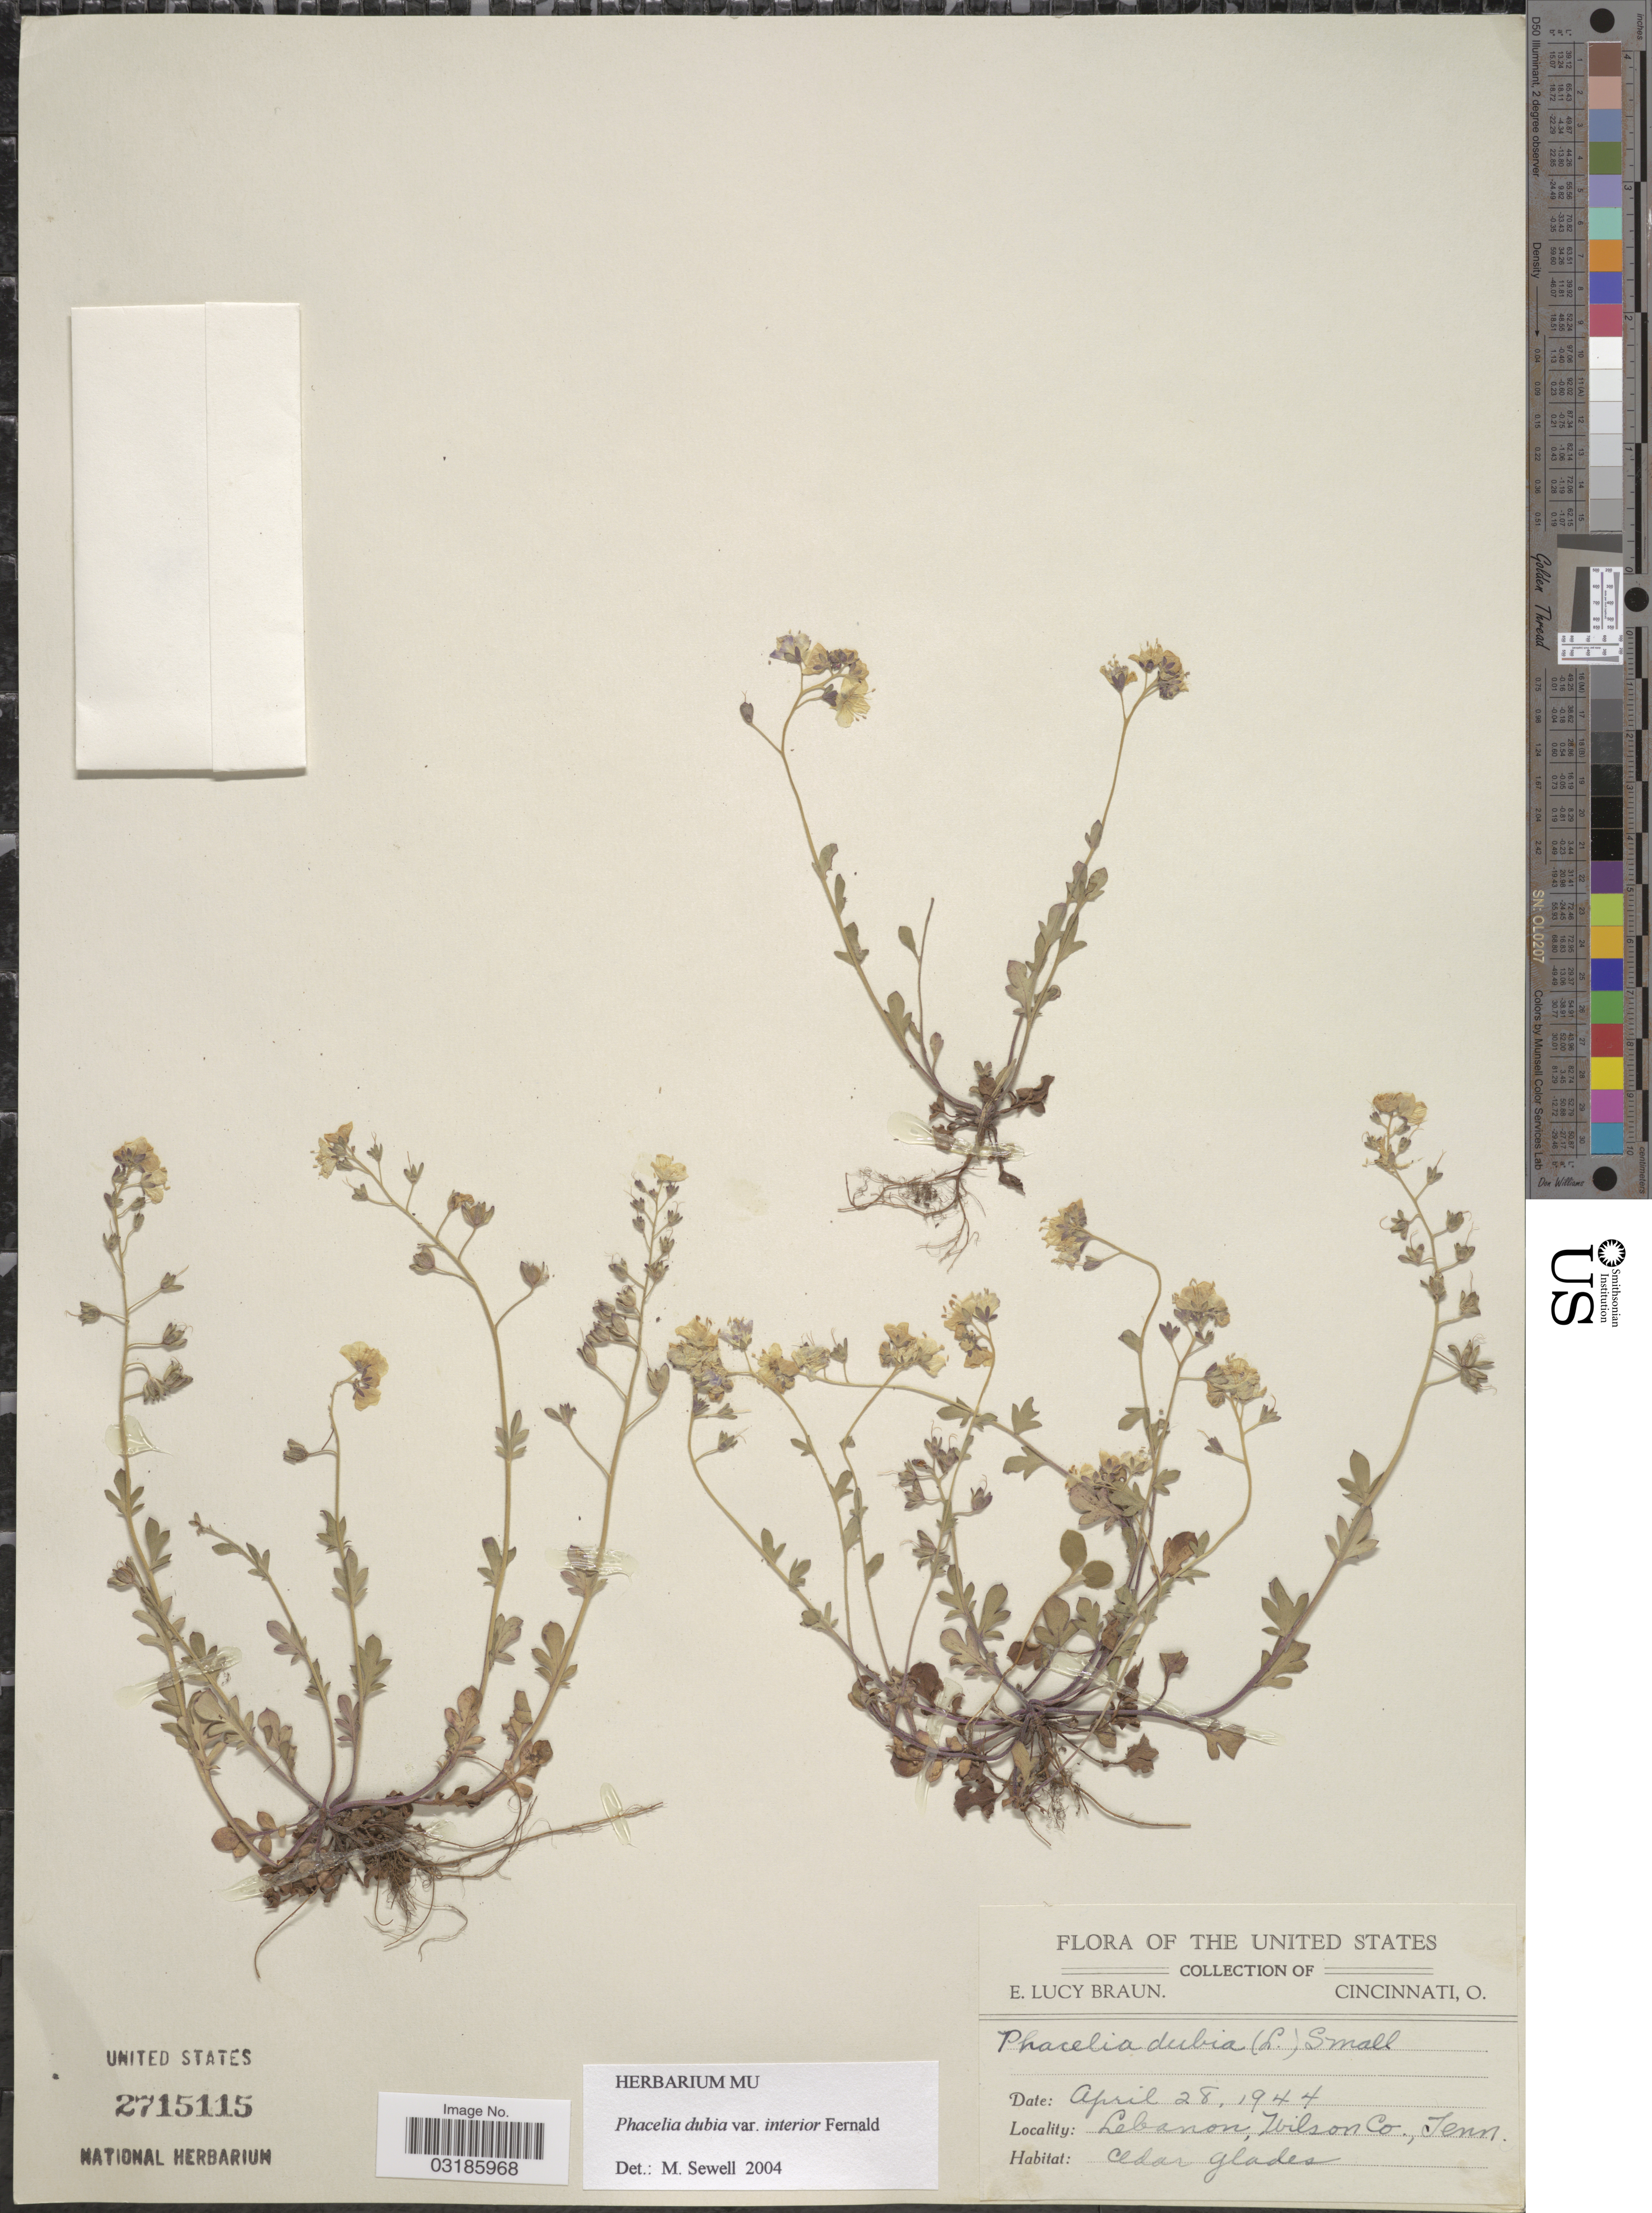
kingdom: Plantae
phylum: Tracheophyta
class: Magnoliopsida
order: Boraginales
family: Hydrophyllaceae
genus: Phacelia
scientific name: Phacelia dubia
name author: (L.) Trel.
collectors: E. L. Braun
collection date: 1944-04-28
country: United States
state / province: Tennessee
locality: Lebanon, Wilson Co.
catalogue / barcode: US 2715115